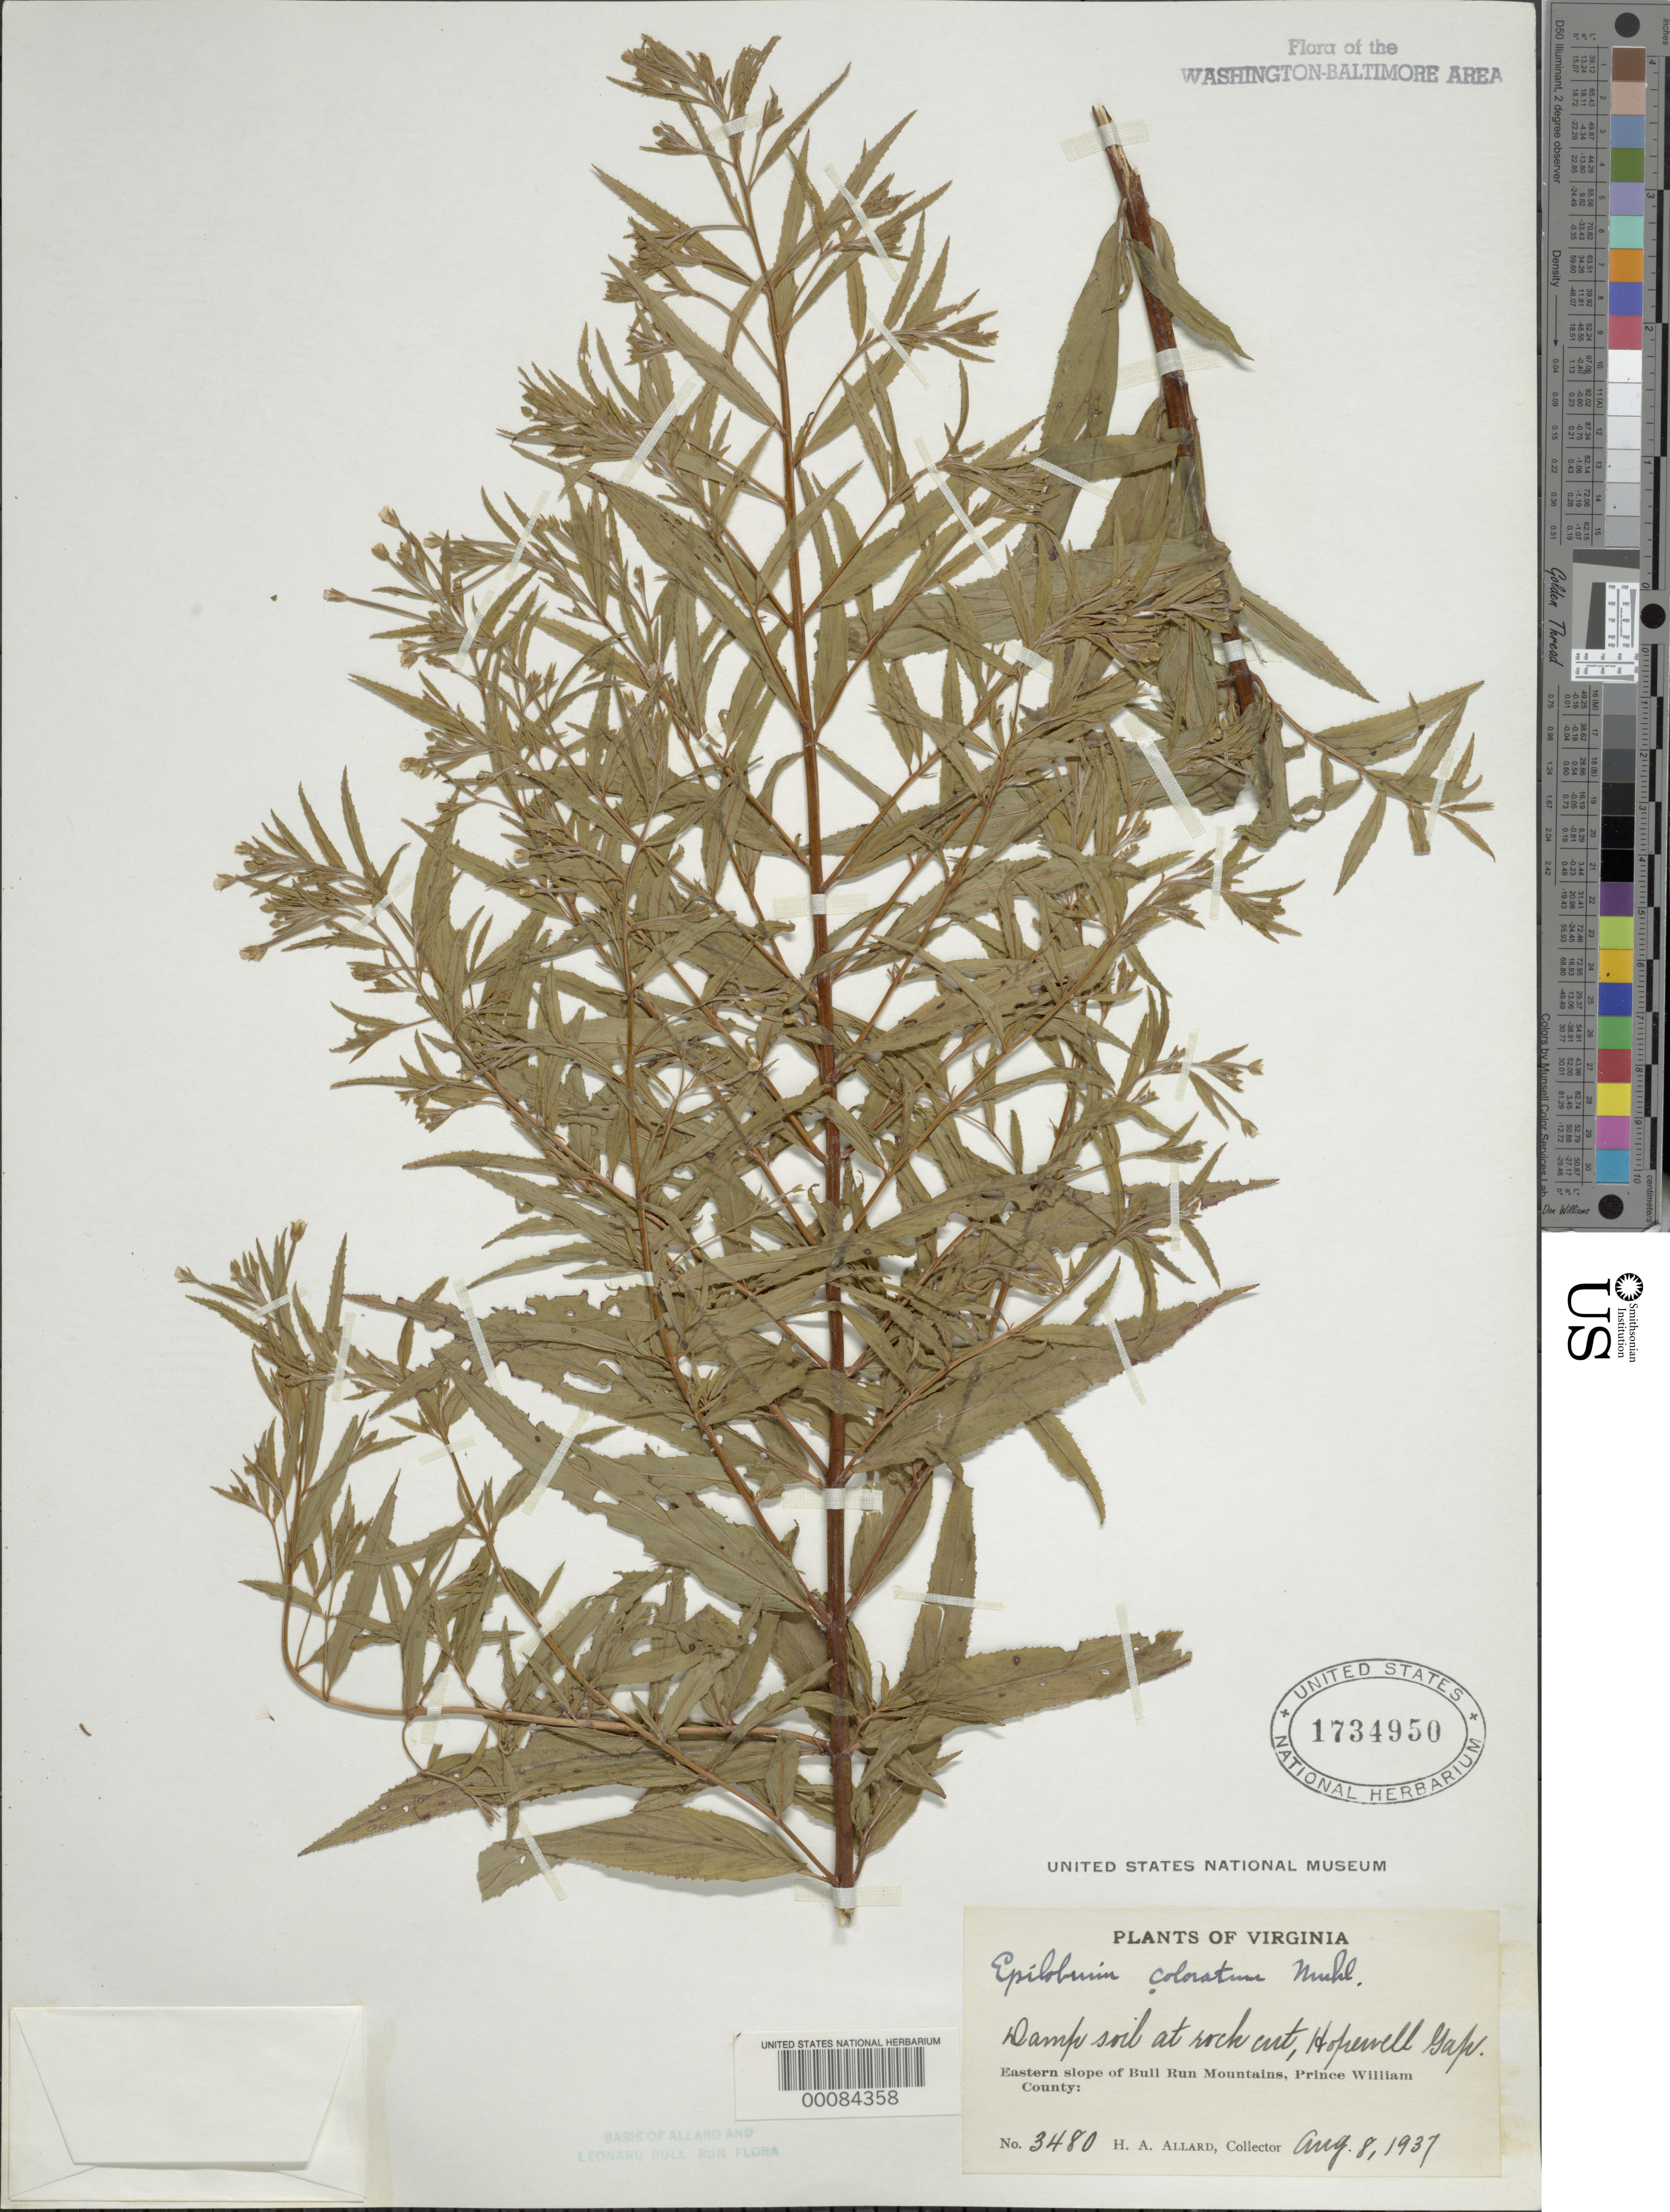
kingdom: Plantae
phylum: Tracheophyta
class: Magnoliopsida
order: Myrtales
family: Onagraceae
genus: Epilobium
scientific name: Epilobium coloratum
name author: Biehler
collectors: H. A. Allard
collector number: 3480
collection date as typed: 08 Aug 1937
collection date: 1937-08-08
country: United States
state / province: Virginia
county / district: Prince William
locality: Hopewell Gap, eastern slope of Bull Run Mountains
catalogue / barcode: US 1734950